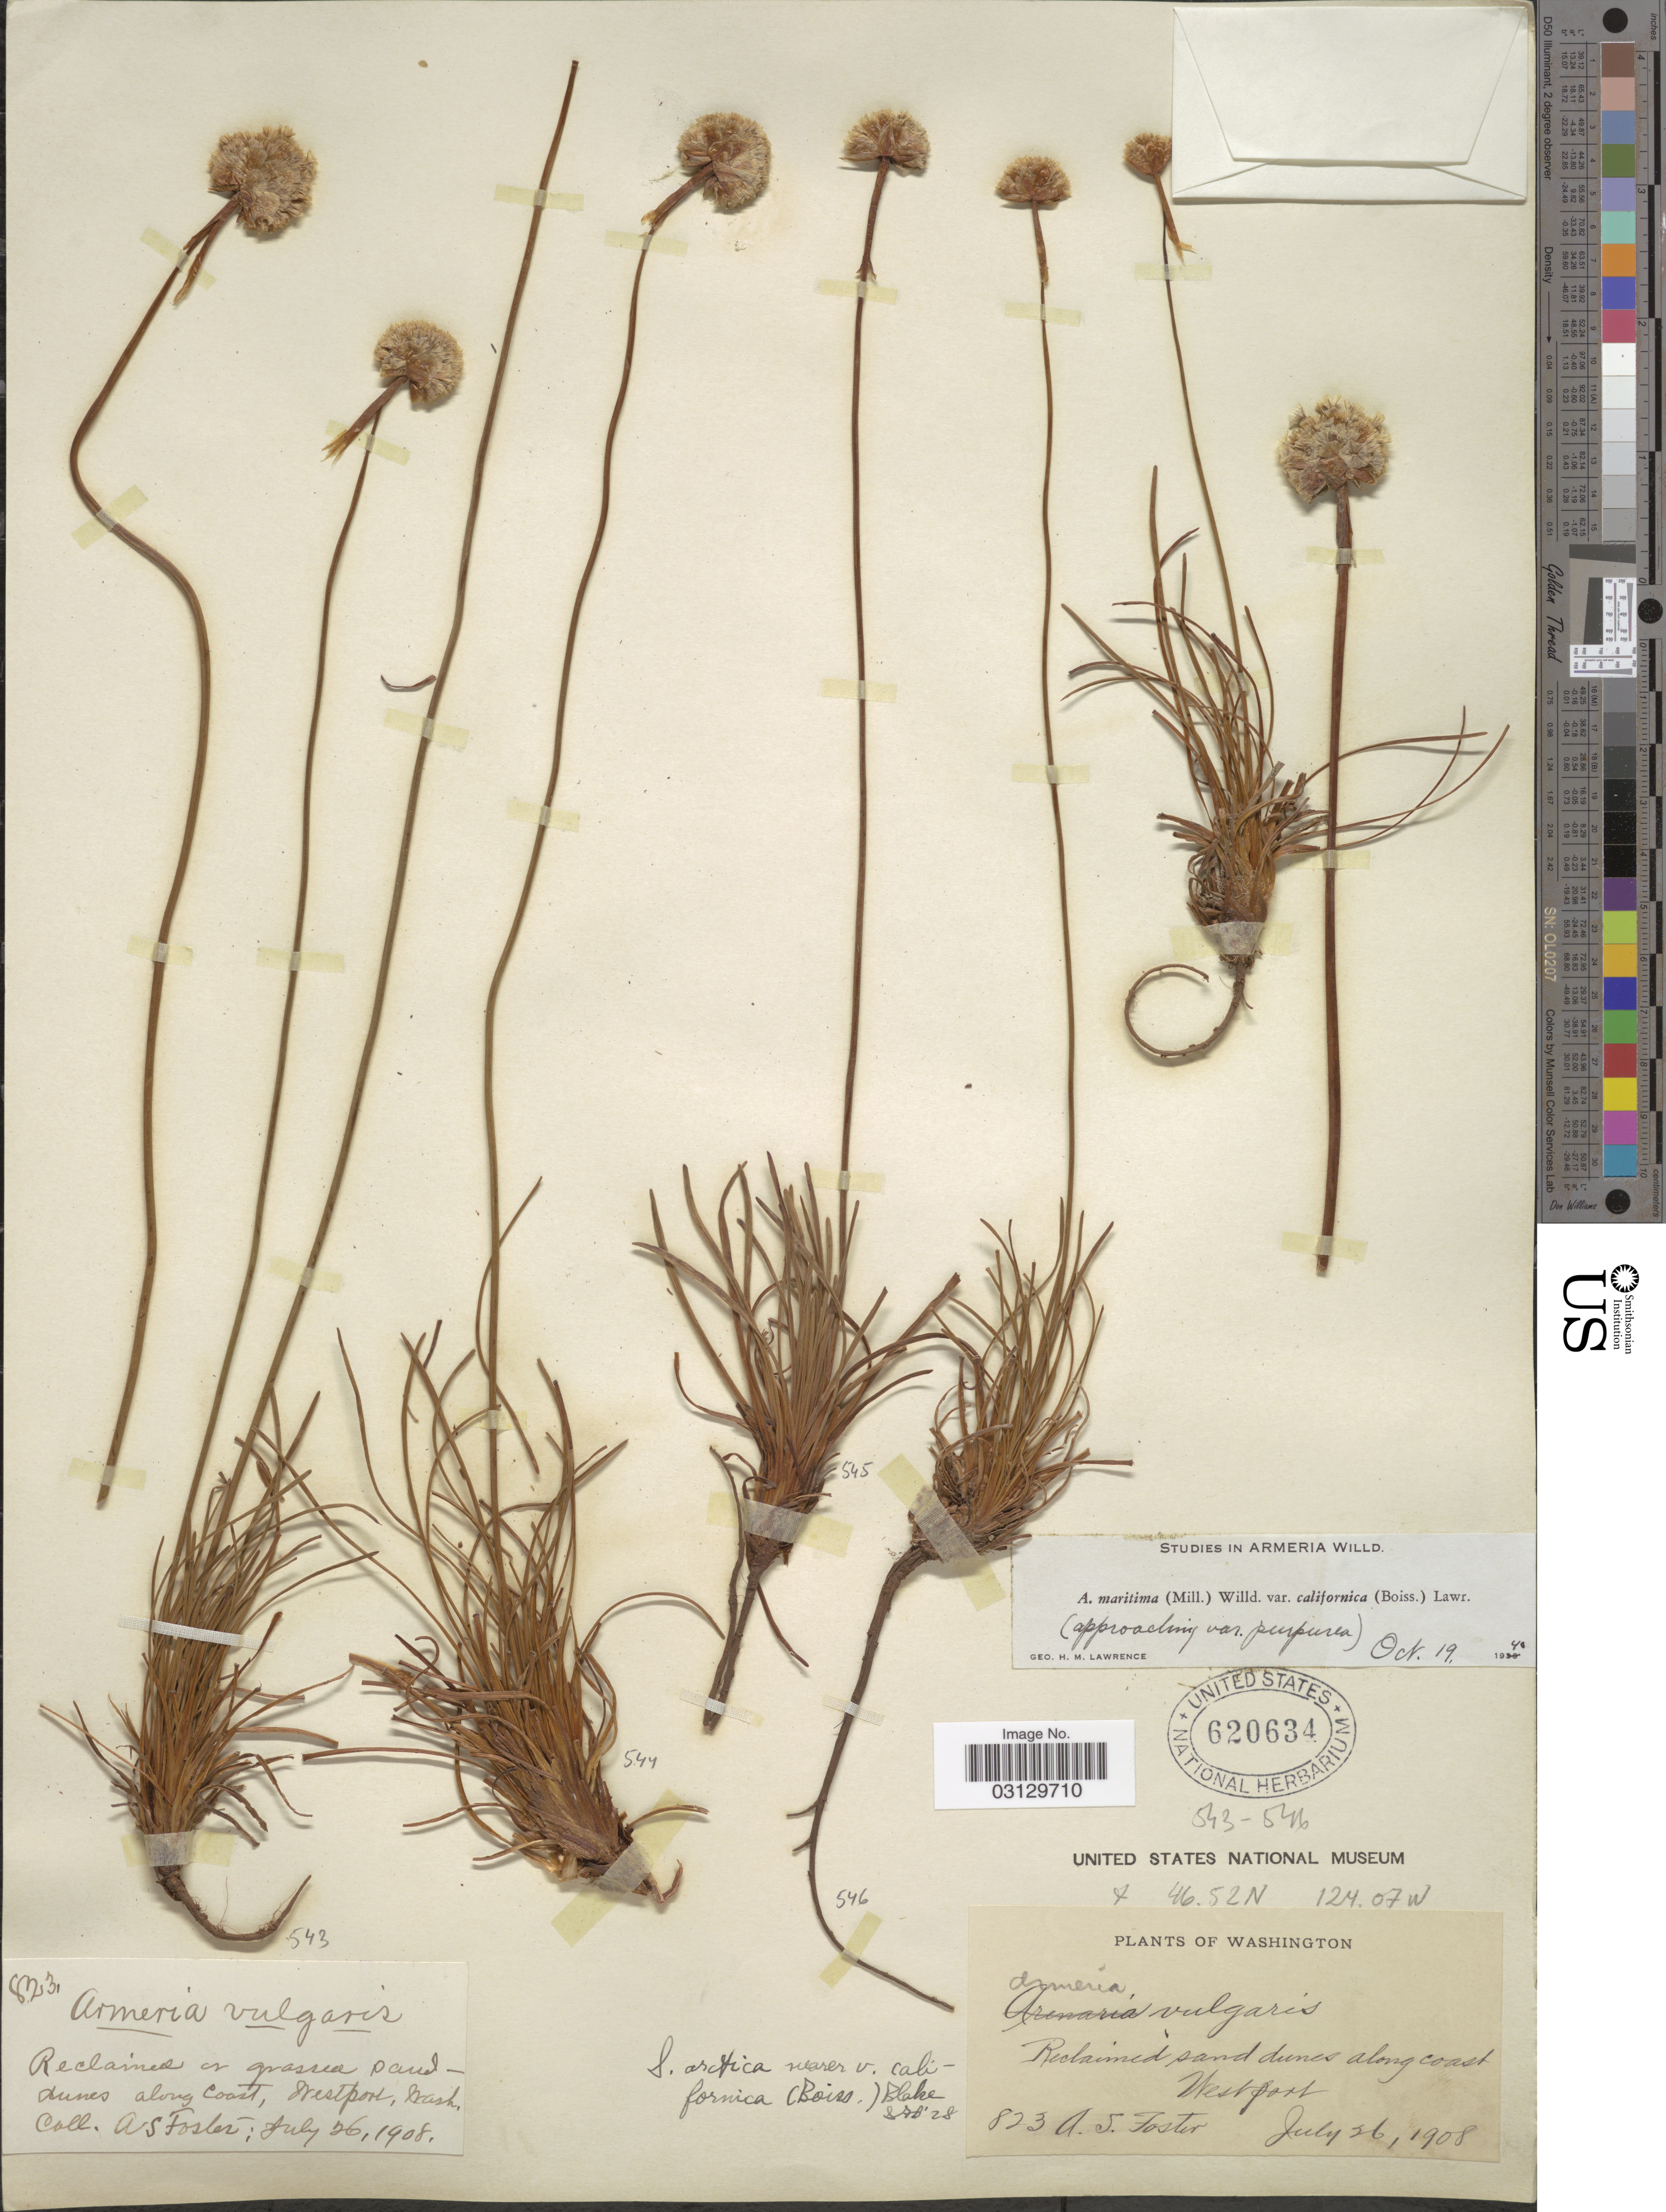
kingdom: Plantae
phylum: Tracheophyta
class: Magnoliopsida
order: Caryophyllales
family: Plumbaginaceae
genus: Armeria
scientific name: Armeria maritima subsp. californica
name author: (Boiss.) A.E. Porsild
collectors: A. S. Foster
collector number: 823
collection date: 1908-07-26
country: United States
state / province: Washington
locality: Along coast, Westport, Wash.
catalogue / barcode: US 620634